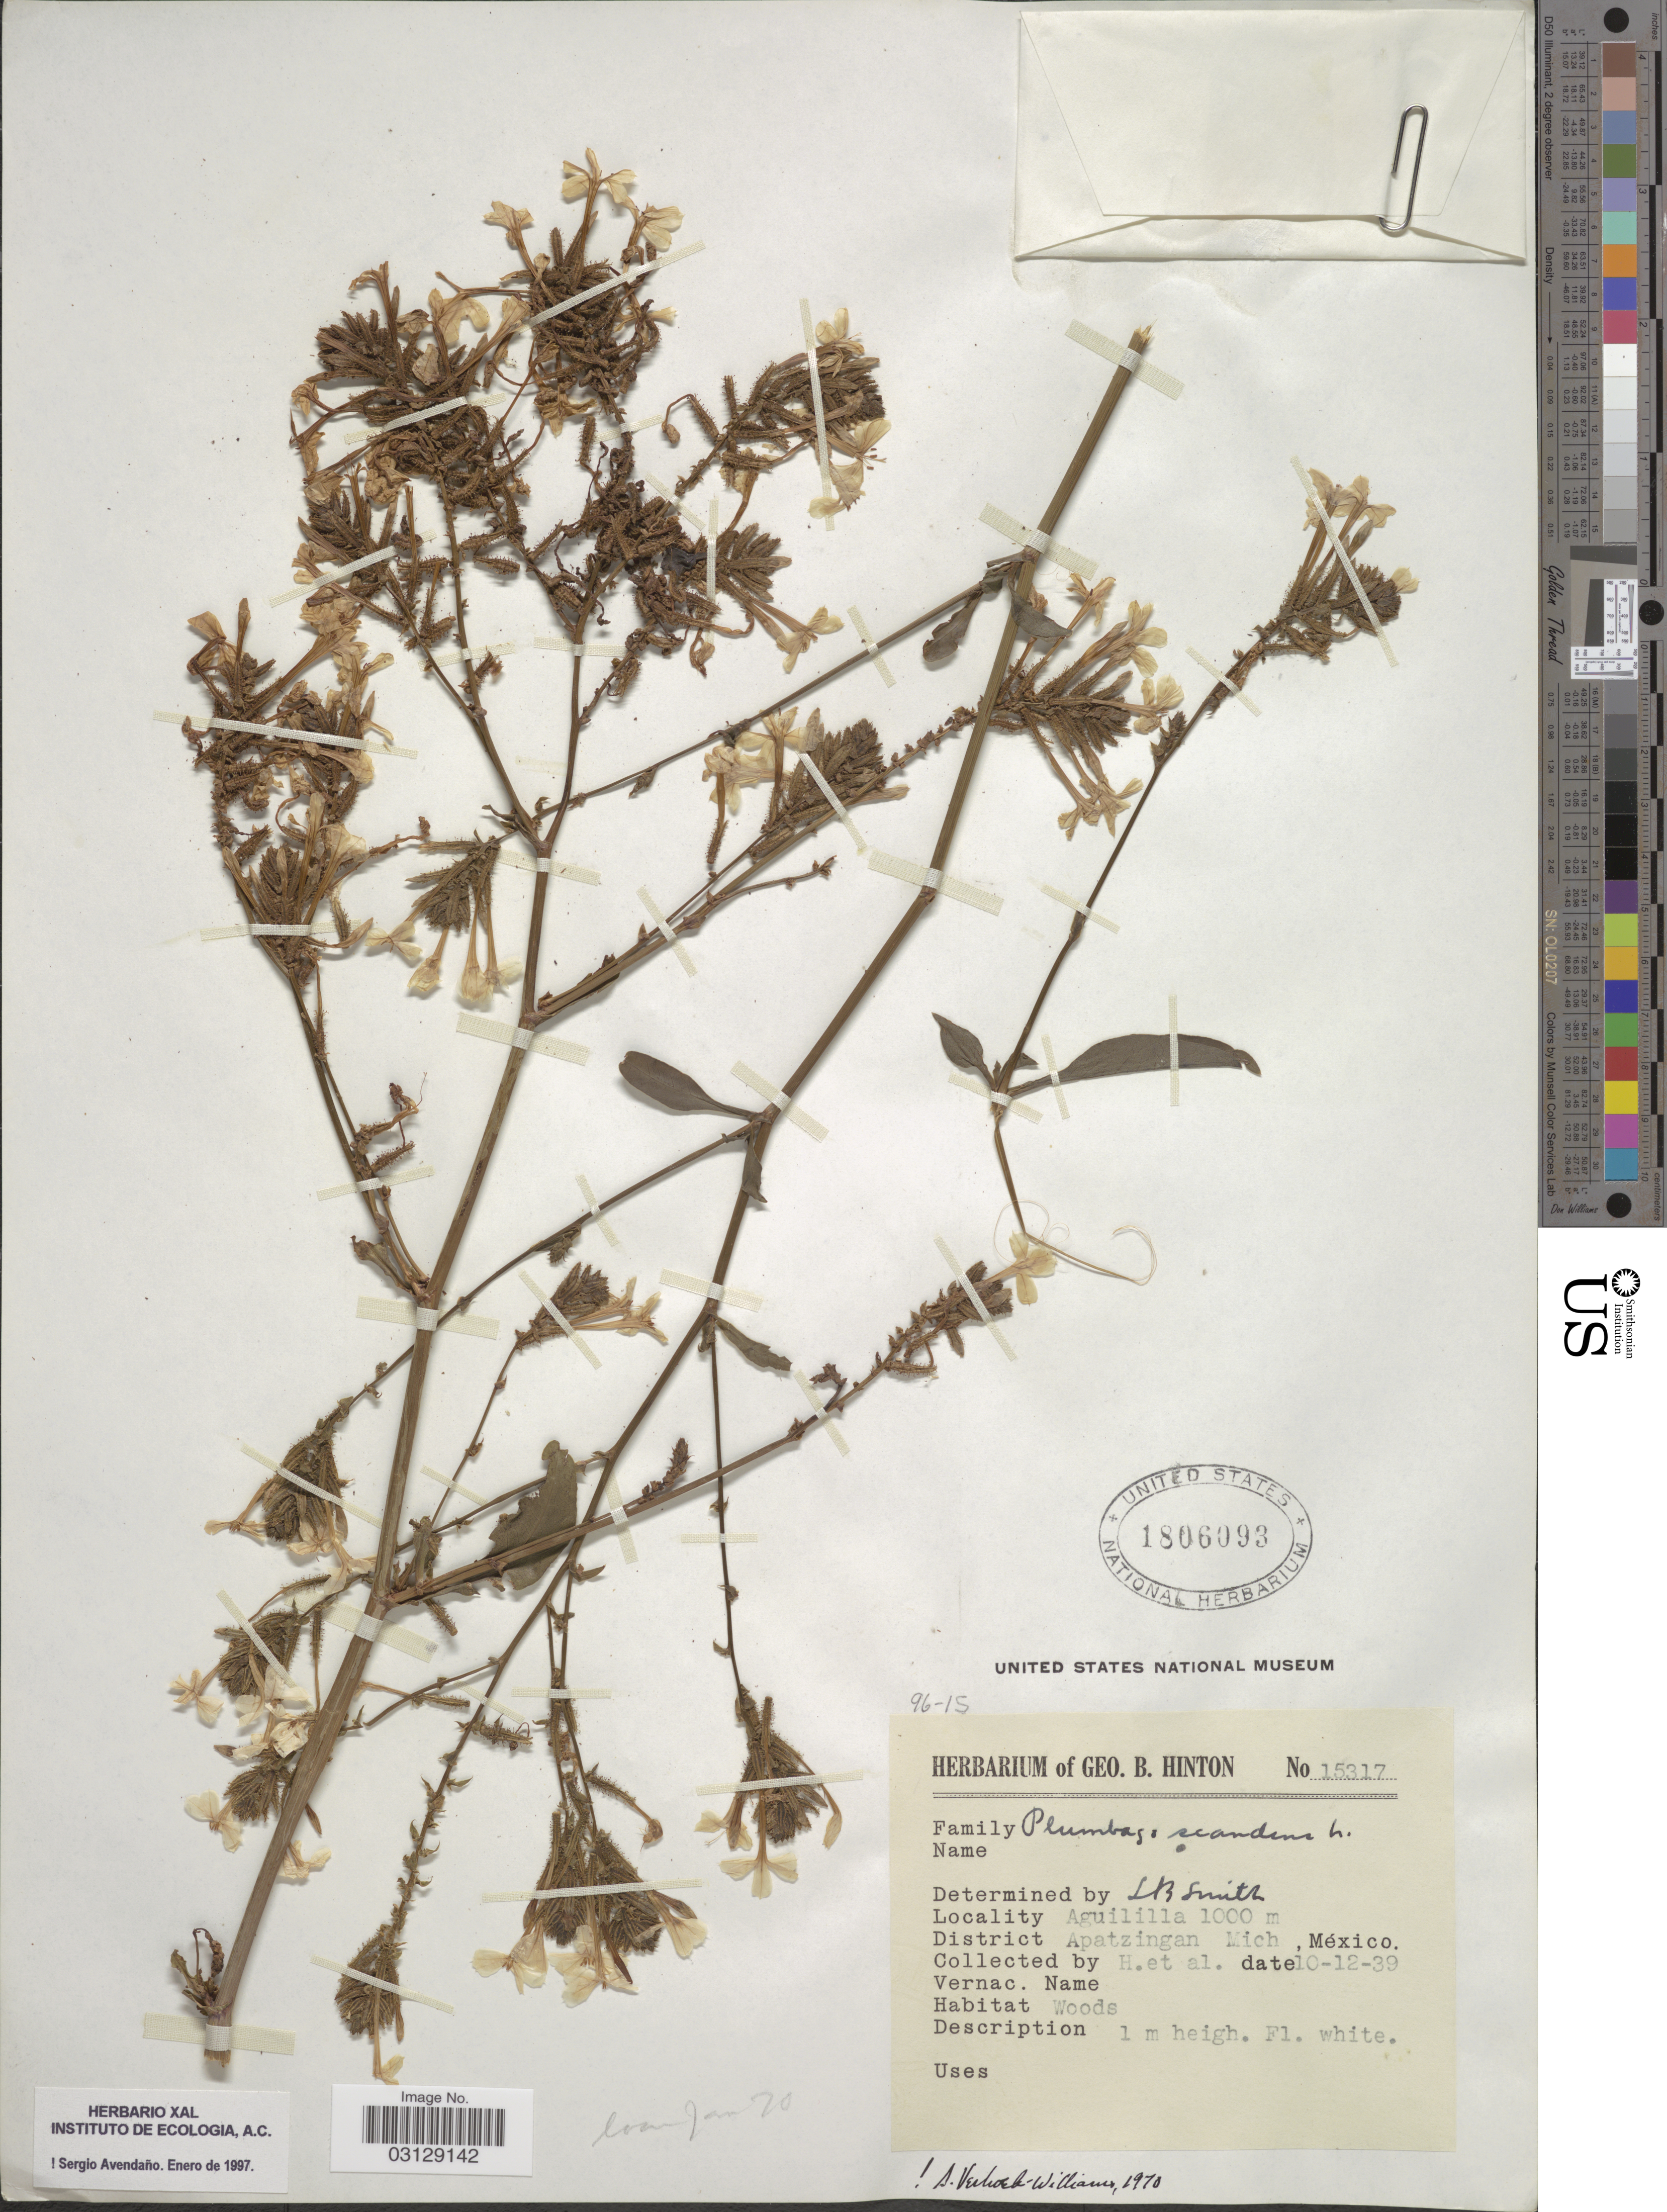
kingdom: Plantae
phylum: Tracheophyta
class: Magnoliopsida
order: Caryophyllales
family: Plumbaginaceae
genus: Plumbago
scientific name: Plumbago scandens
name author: L.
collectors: G. B. Hinton & et al.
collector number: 15317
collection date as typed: Transcribed d/m/y: 10/12/39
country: Mexico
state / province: Michoacán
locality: Aguililla. District Apatzingan Mich.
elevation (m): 1000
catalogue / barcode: US 1806093